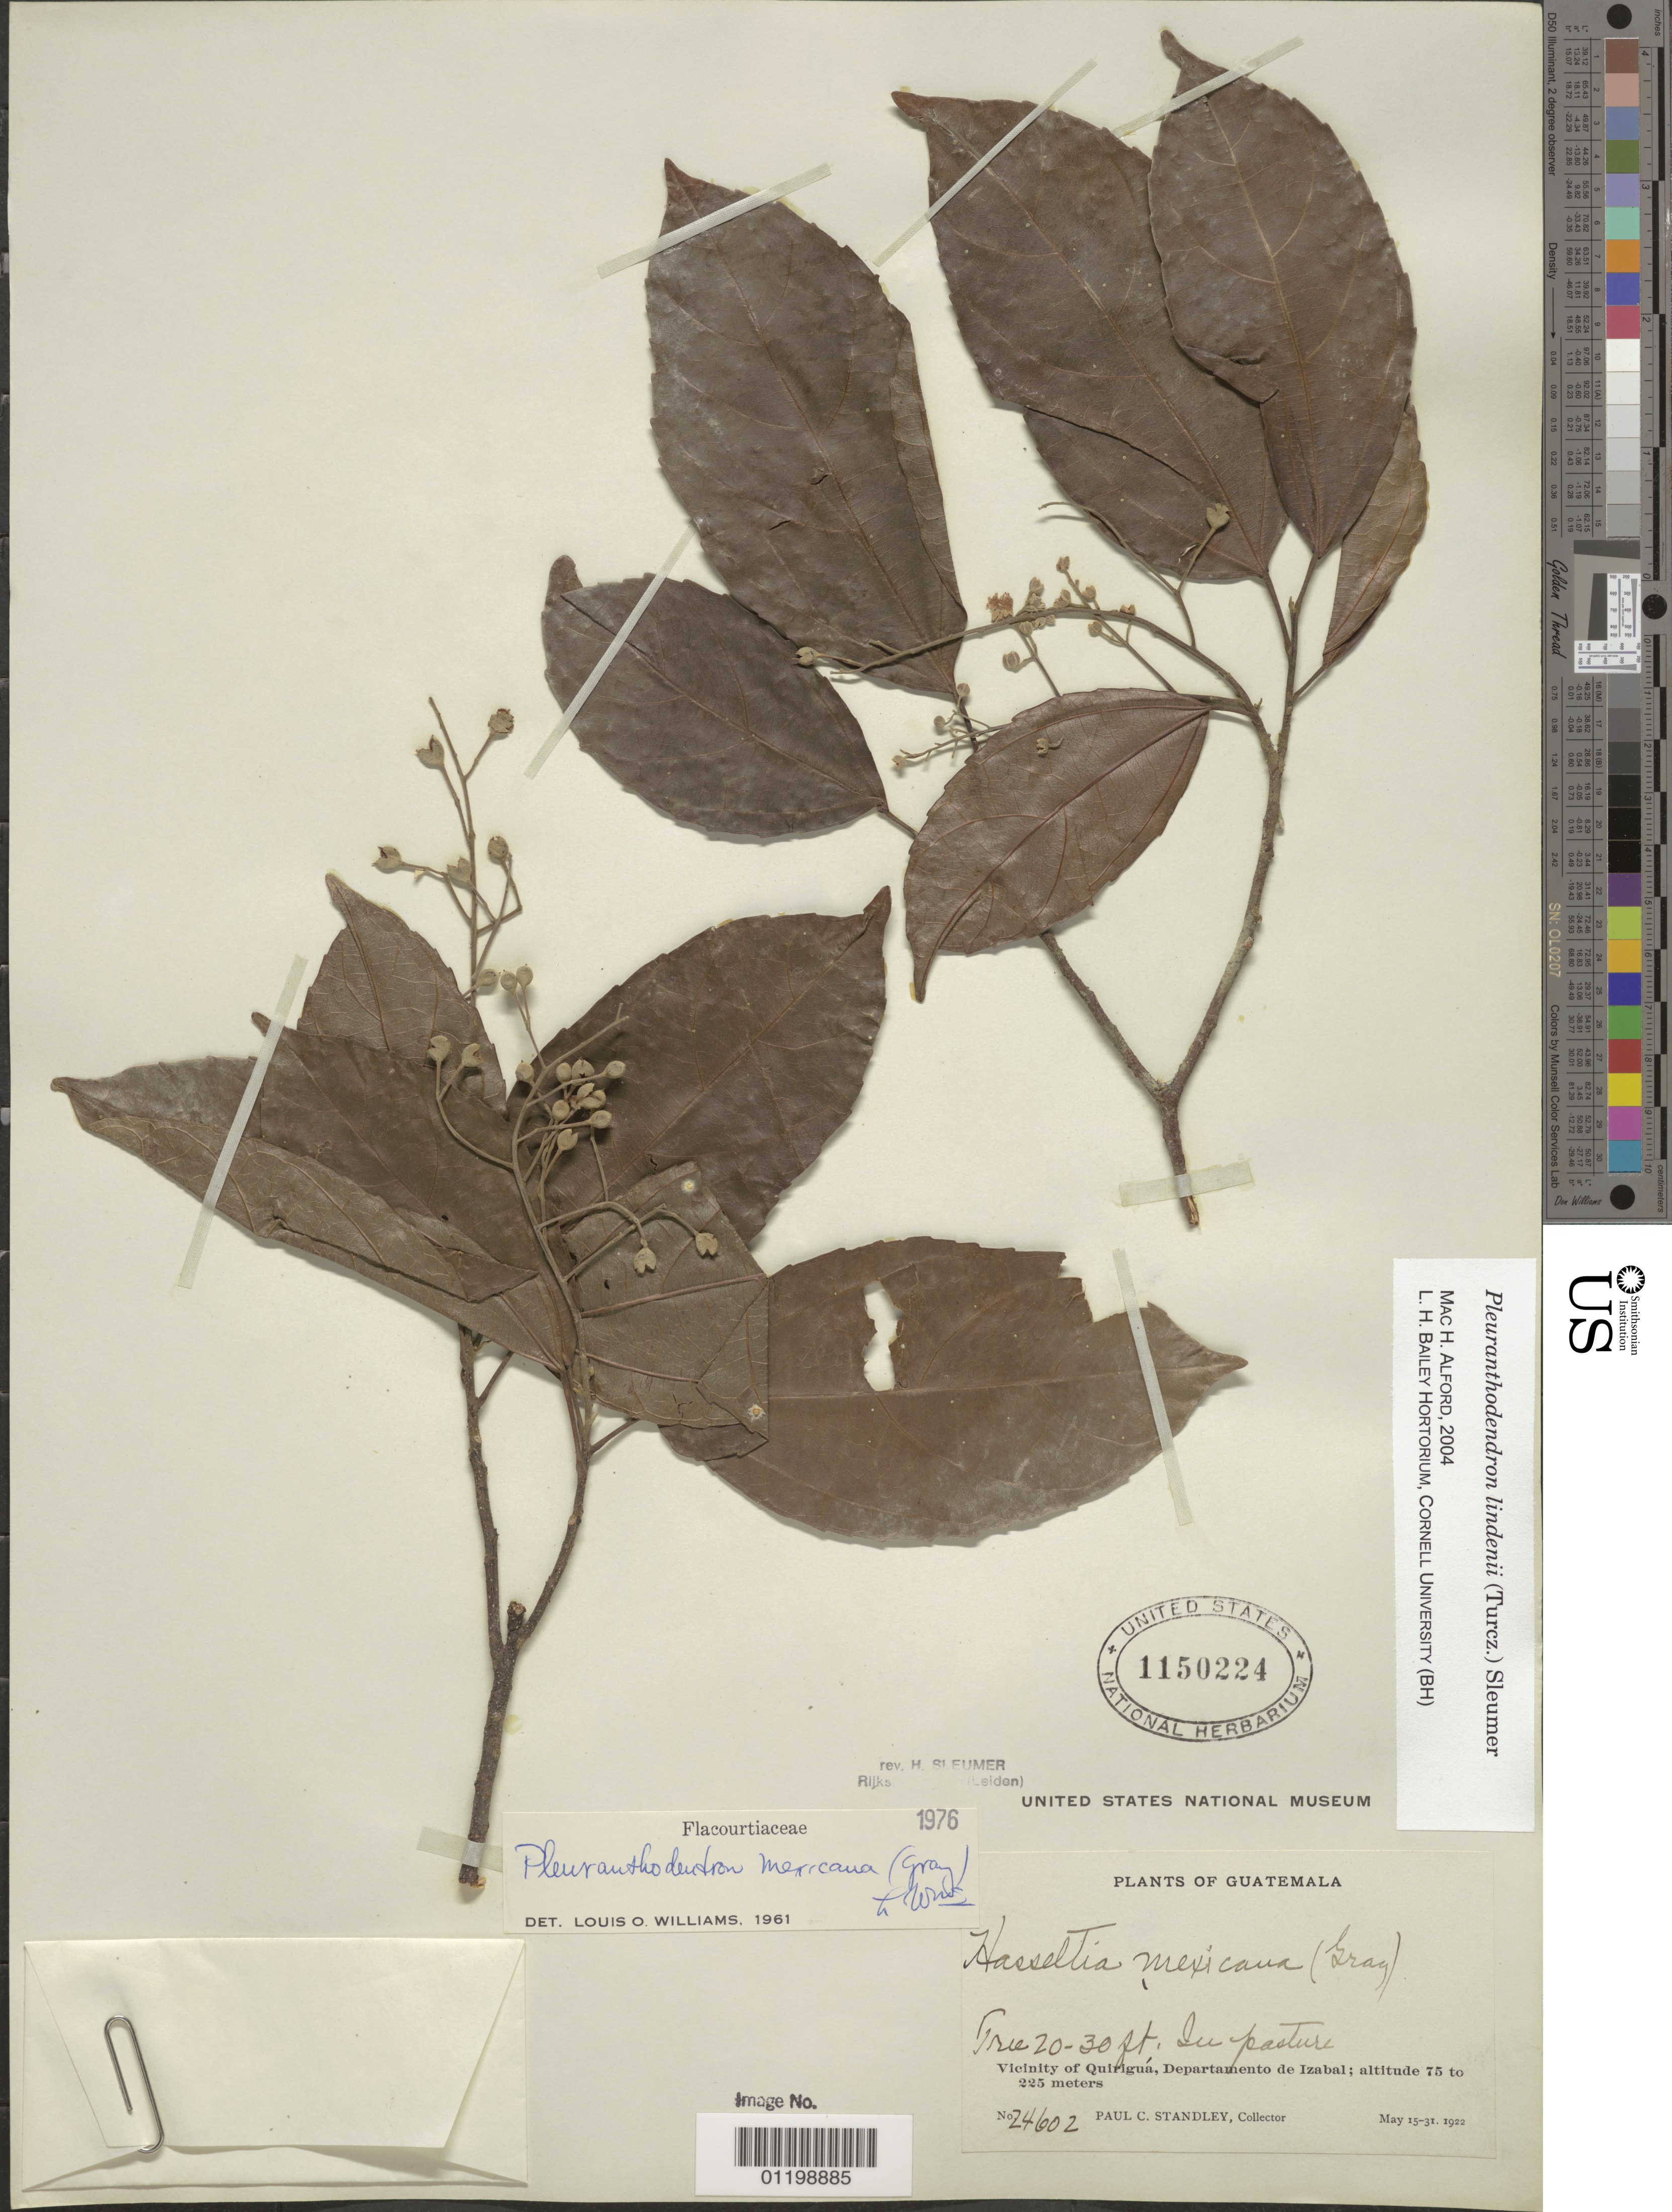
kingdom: Plantae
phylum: Tracheophyta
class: Magnoliopsida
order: Malpighiales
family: Salicaceae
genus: Pleuranthodendron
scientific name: Pleuranthodendron lindenii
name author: (Turcz.) Sleumer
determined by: Alford, Mac Haverson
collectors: P. C. Standley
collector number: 24602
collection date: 1922-05-15/1922-05-31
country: Guatemala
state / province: Izabal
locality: Vicinity of Quirigua.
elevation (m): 75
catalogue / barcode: US 1150224